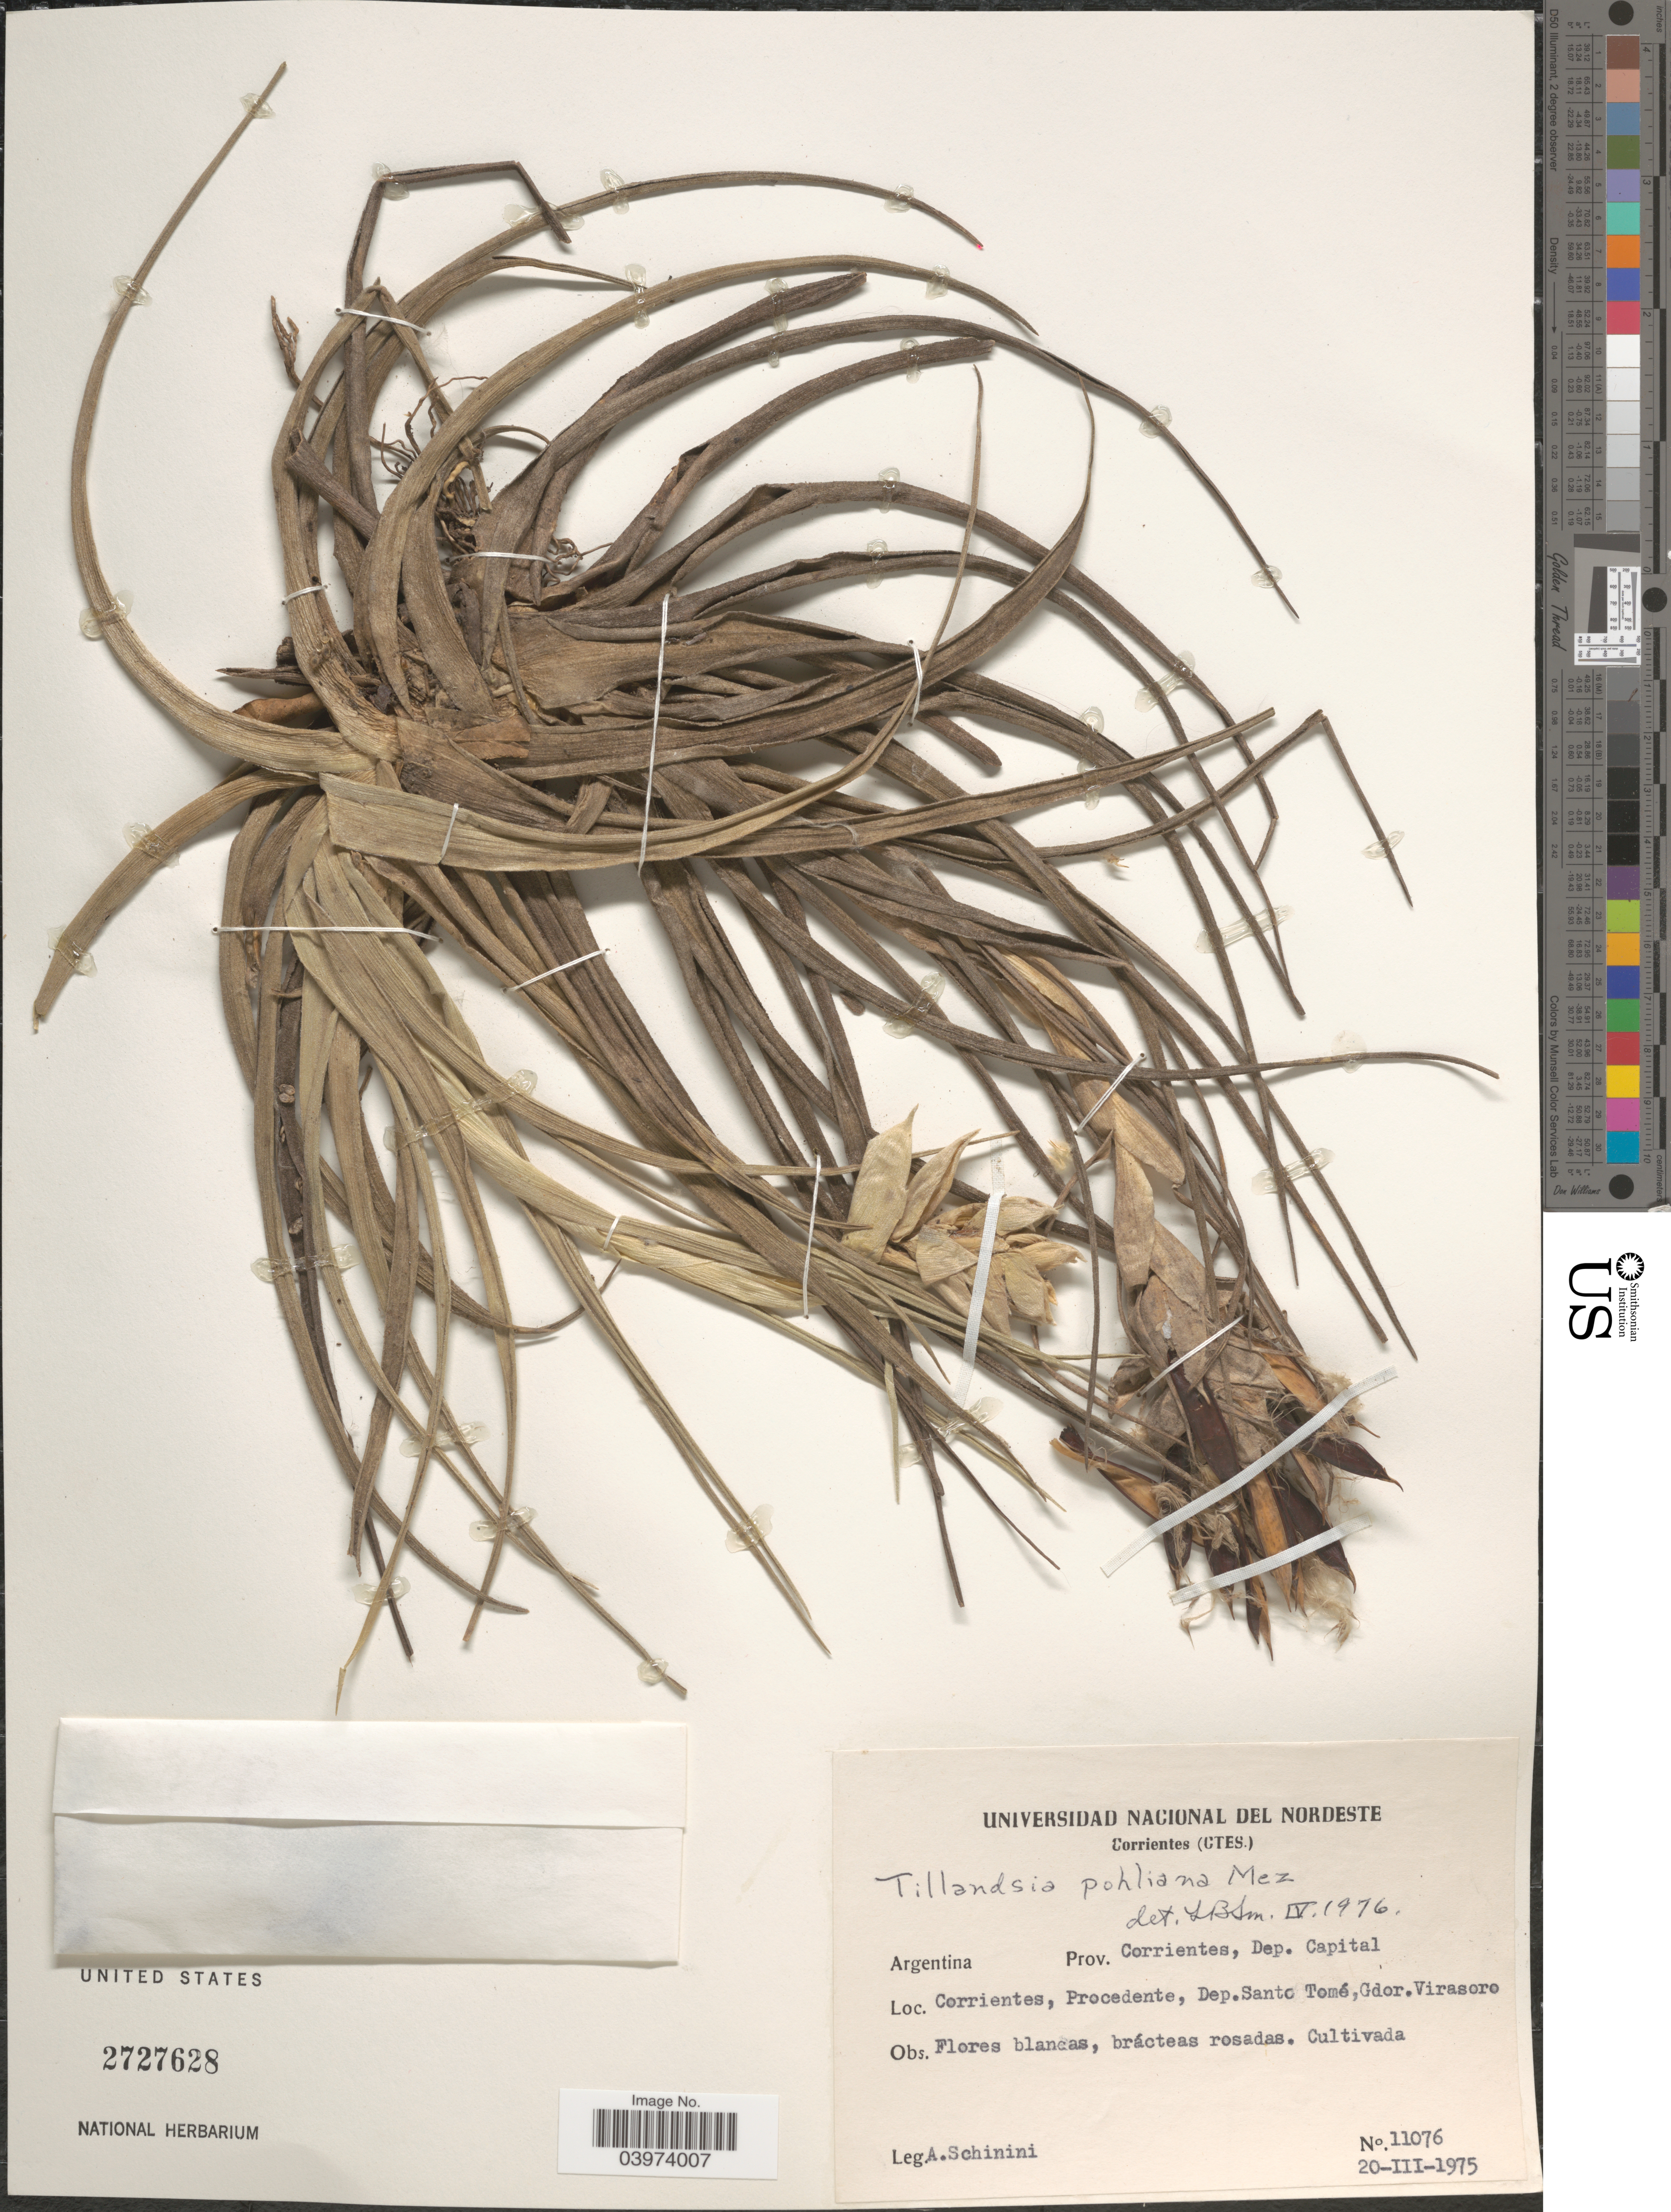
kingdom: Plantae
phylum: Tracheophyta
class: Liliopsida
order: Poales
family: Bromeliaceae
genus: Tillandsia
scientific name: Tillandsia pohliana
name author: Mez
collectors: A. Schinini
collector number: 11076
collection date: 1975-03-20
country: Argentina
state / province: Corrientes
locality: Dep. Capital. Corrientes, Procedente, Dep. Santo Tomé, Gdor. Virasoro.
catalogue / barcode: US 2727628